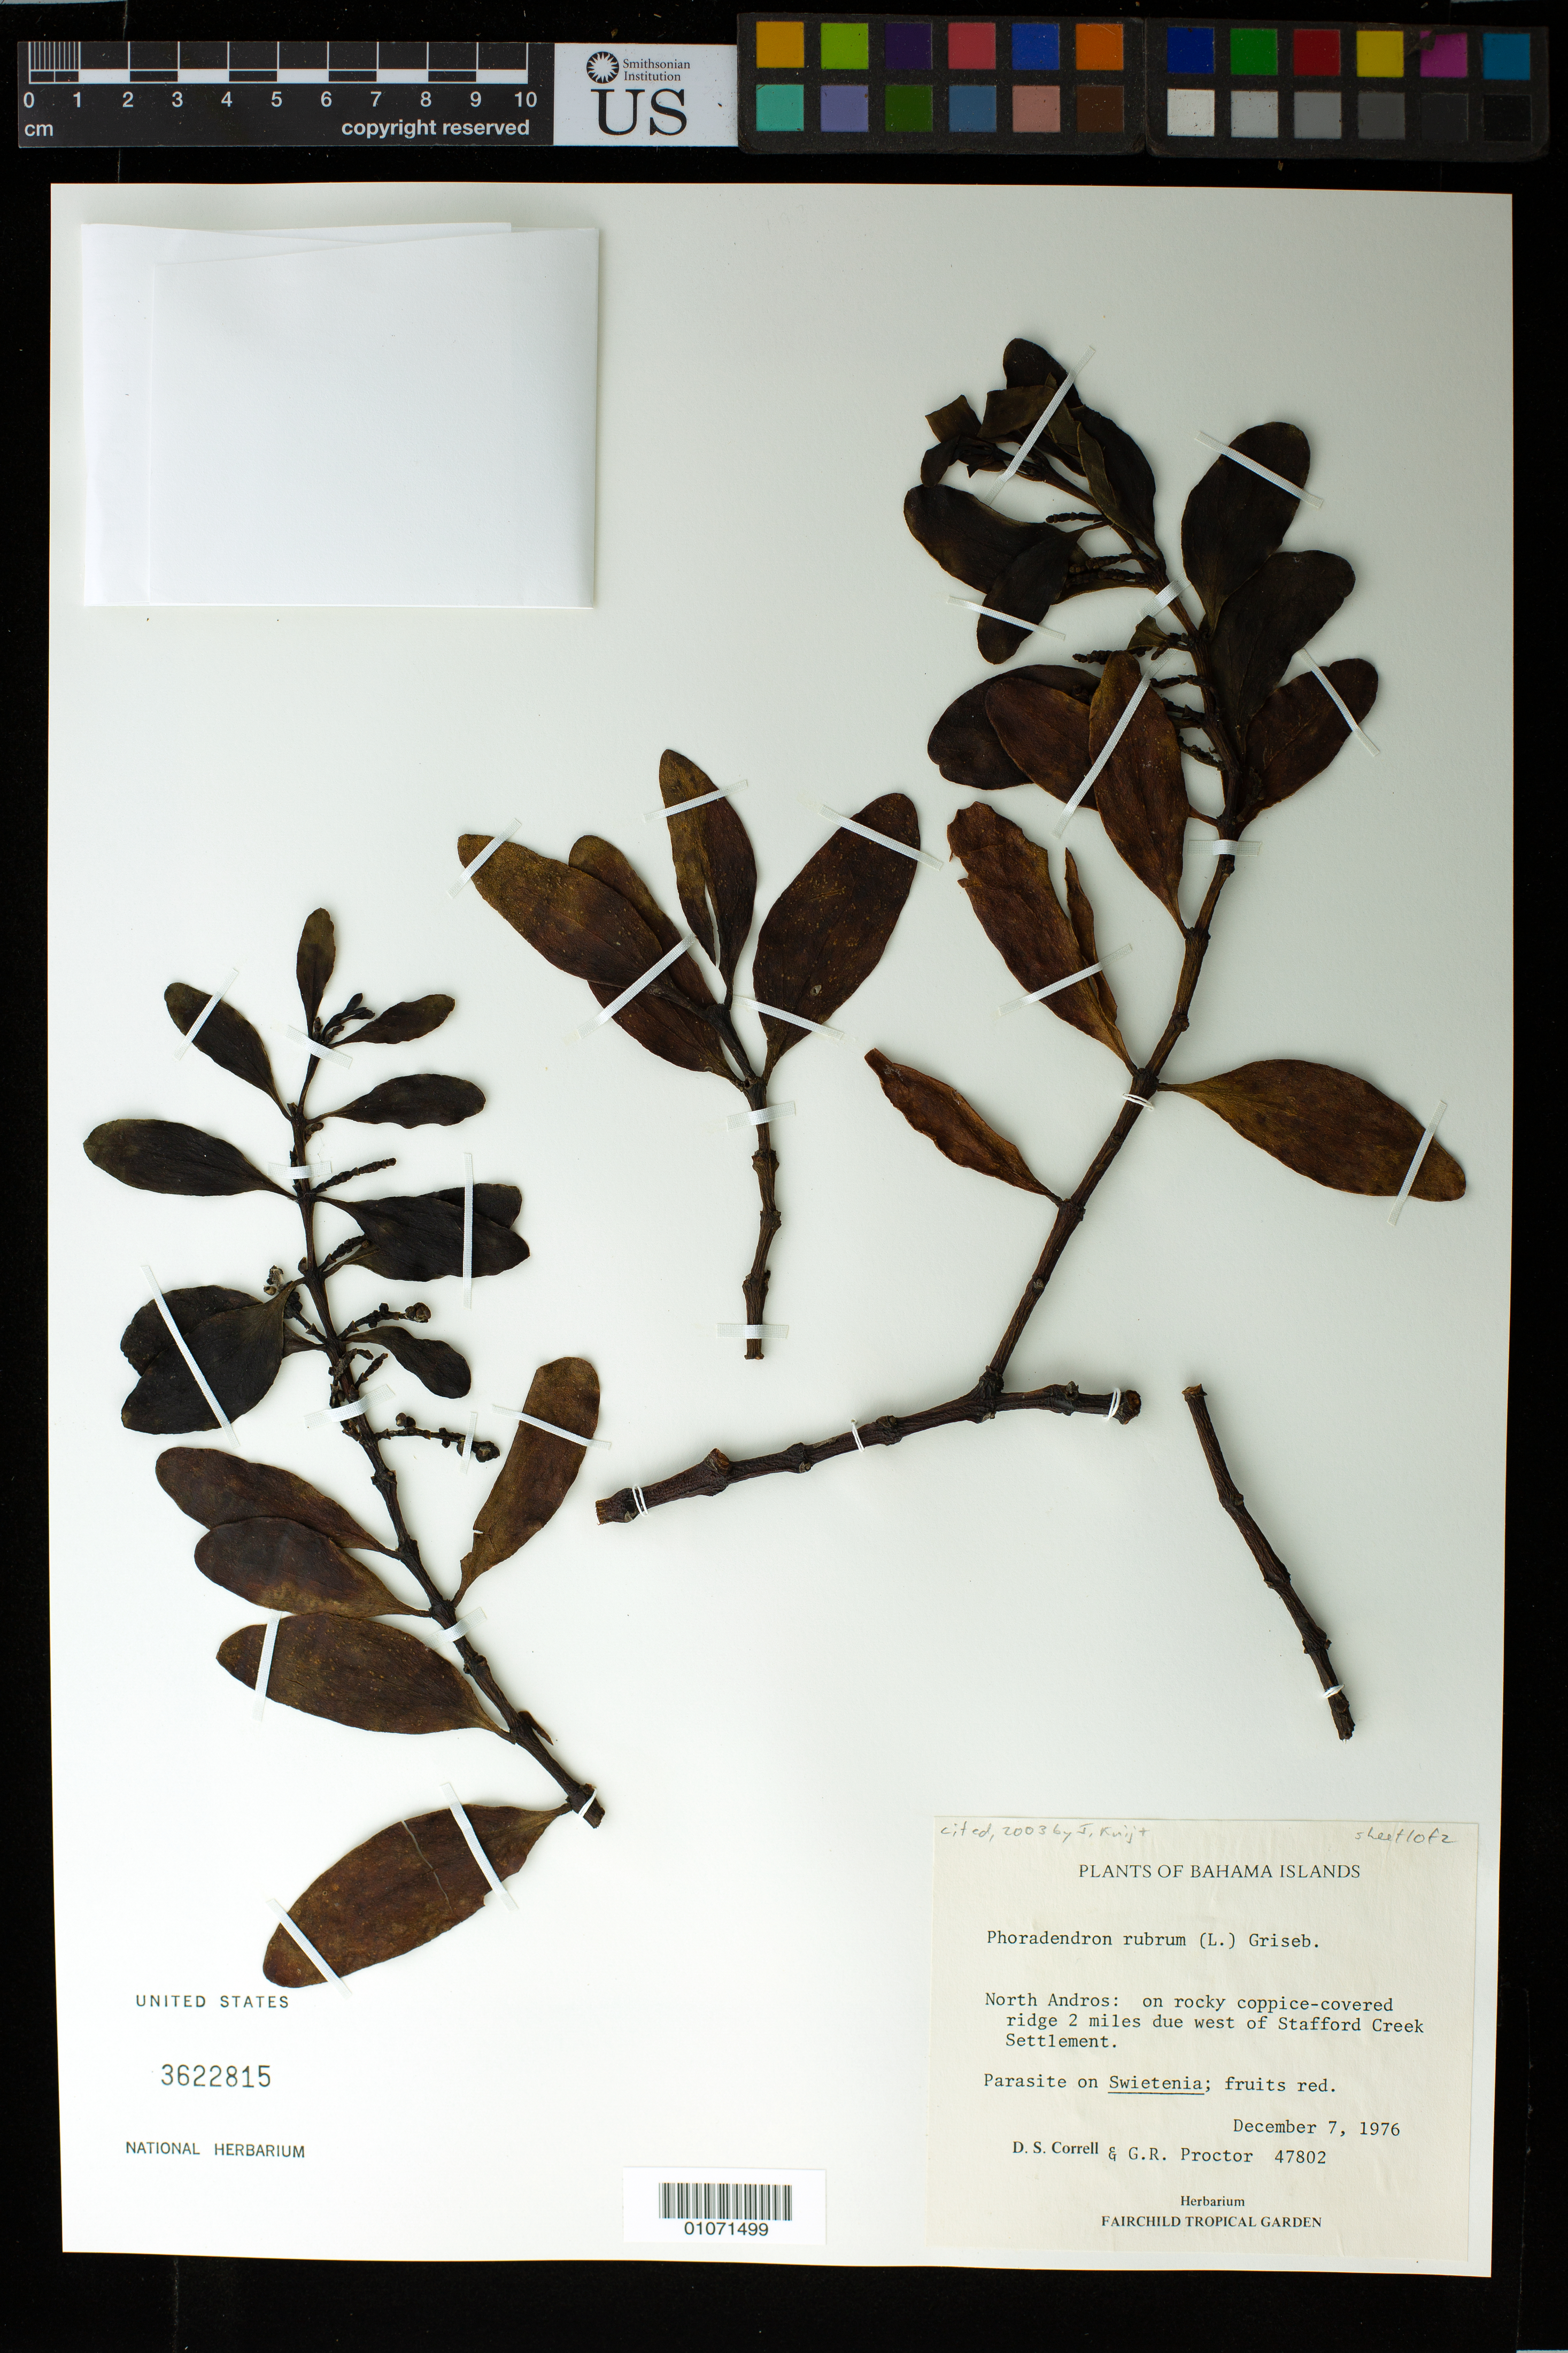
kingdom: Plantae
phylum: Tracheophyta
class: Magnoliopsida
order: Santalales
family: Viscaceae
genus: Phoradendron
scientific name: Phoradendron rubrum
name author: (L.) Griseb.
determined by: Kuijt, Job, (CANADA)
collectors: D. S. Correll & G. R. Proctor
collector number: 47802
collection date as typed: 07 Dec 1976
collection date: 1976-12-07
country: Bahamas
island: Andros I.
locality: North Andros: Stafford Creek Settlement, 2 miles due W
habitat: On rocky coppice-covered ridge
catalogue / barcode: US 3622815